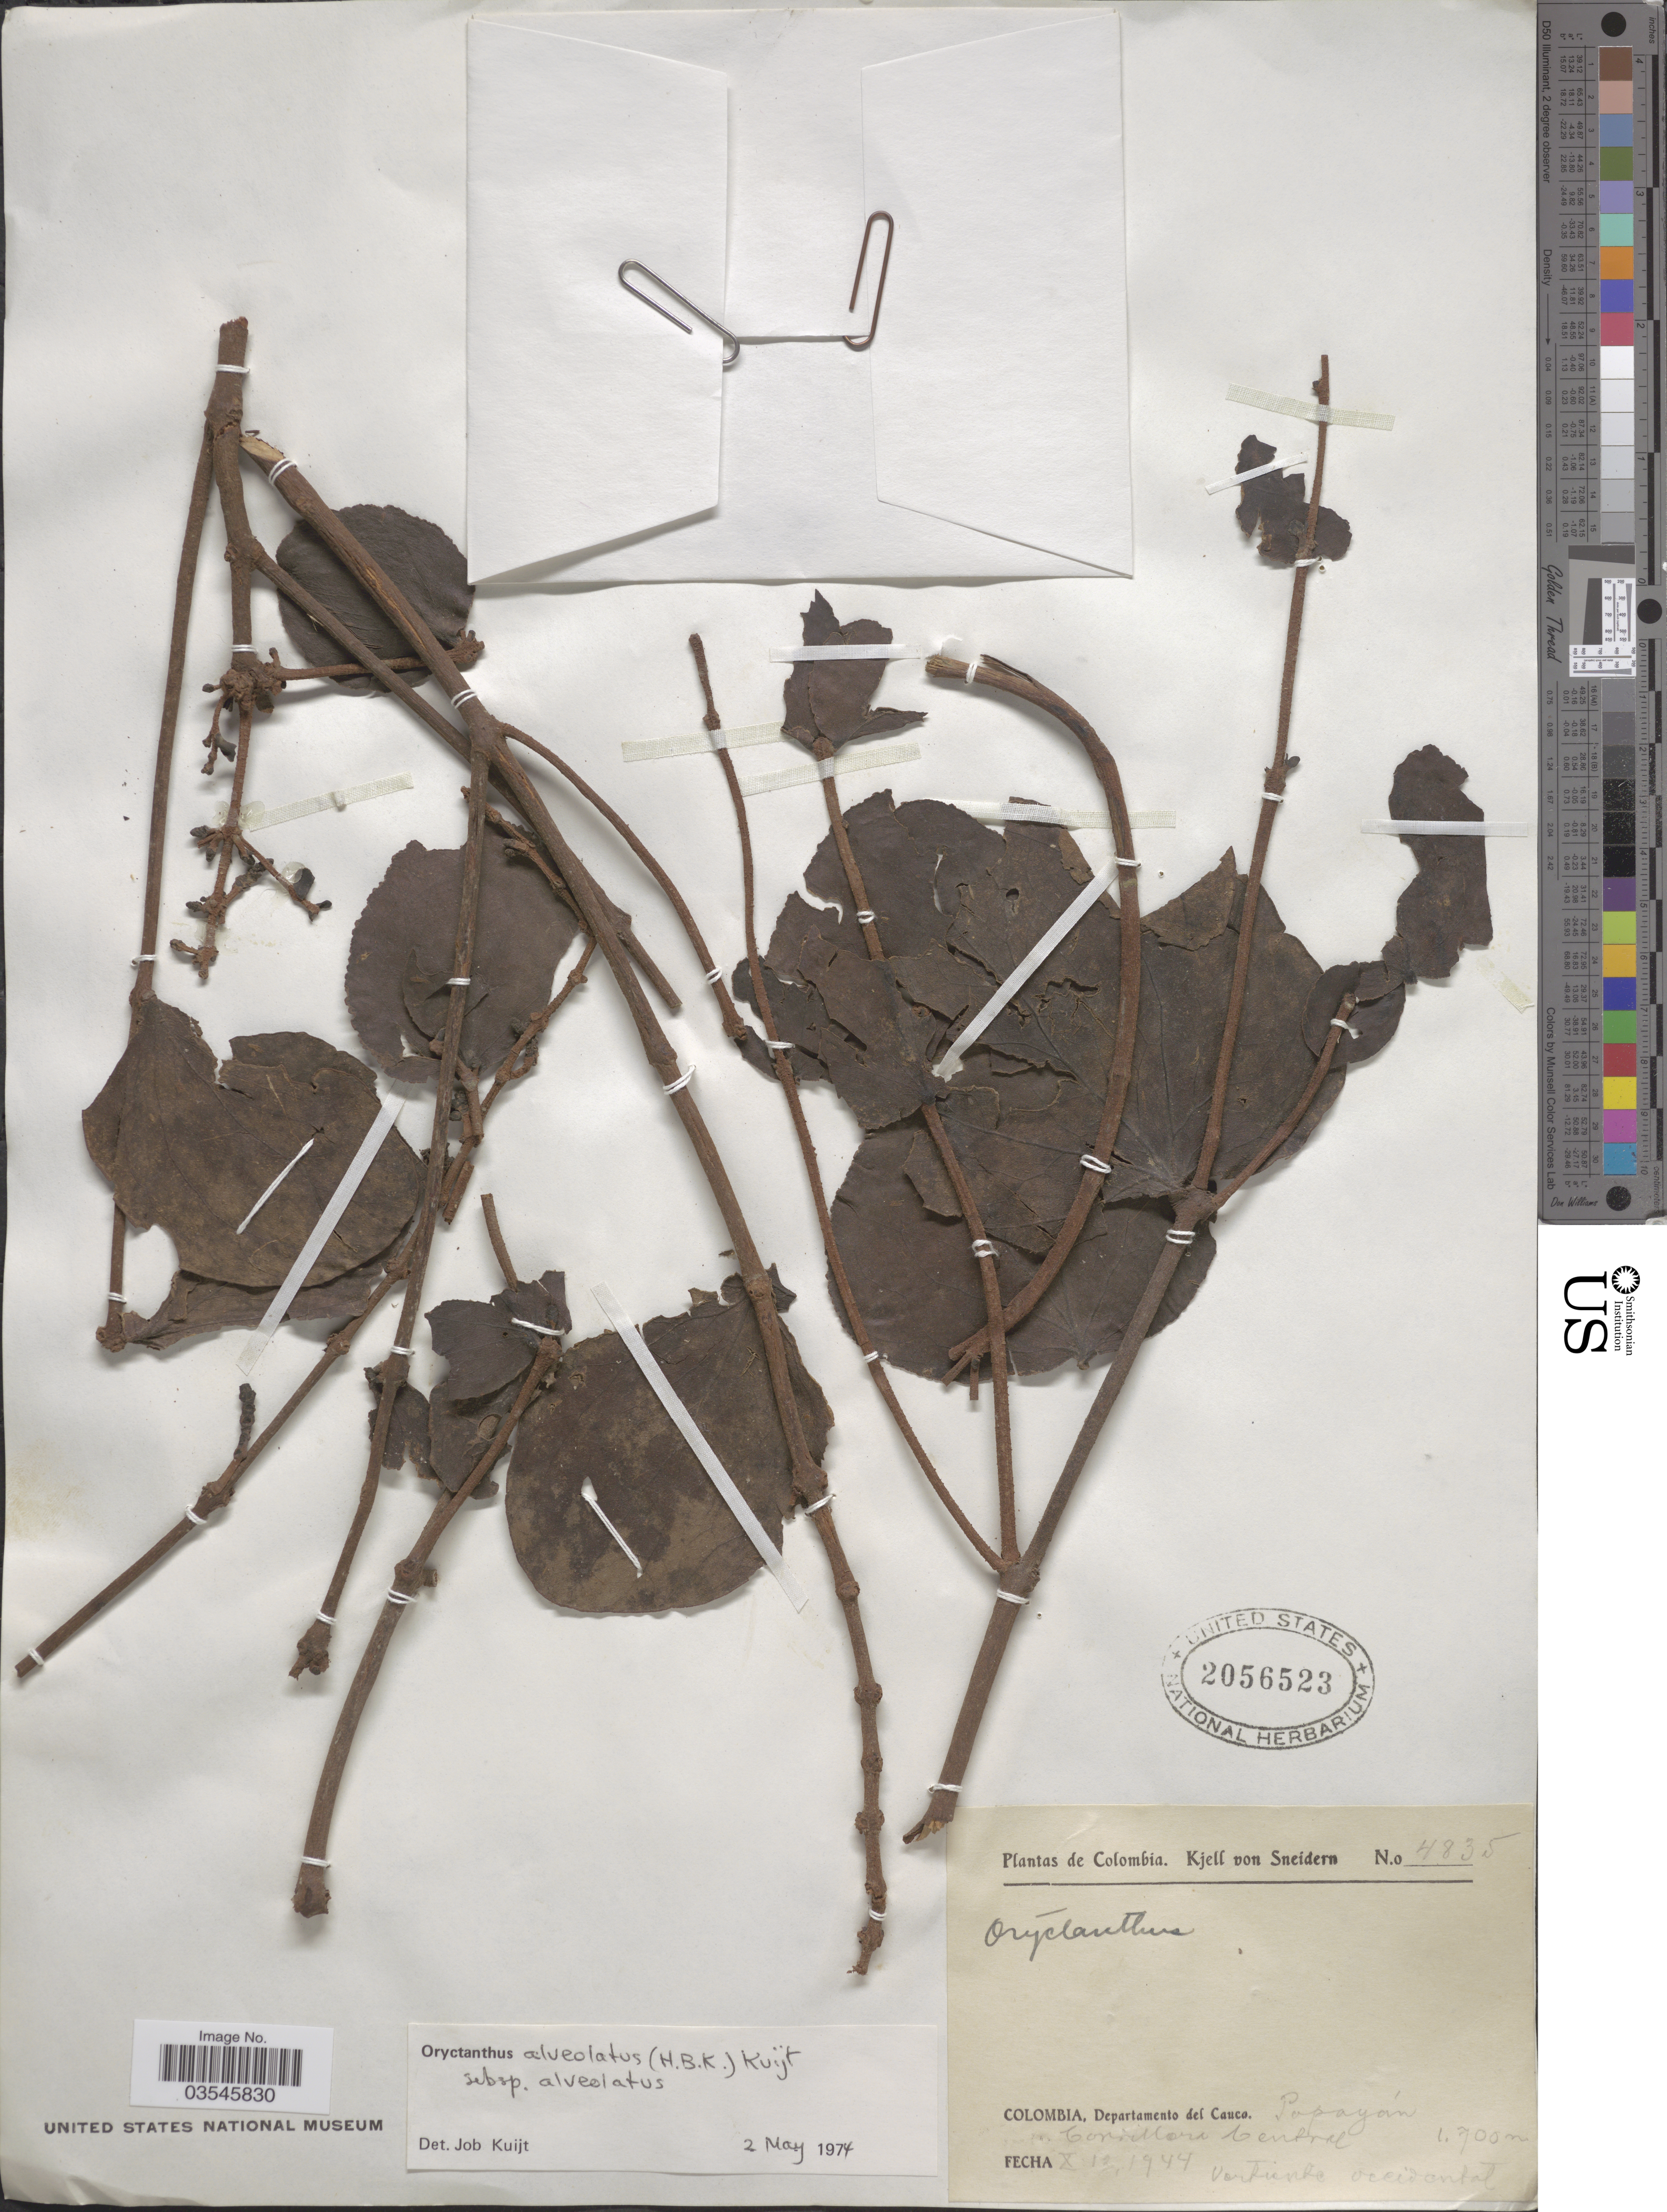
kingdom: Plantae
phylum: Tracheophyta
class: Magnoliopsida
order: Santalales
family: Loranthaceae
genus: Oryctanthus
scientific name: Oryctanthus alveolatus subsp. alveolatus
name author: (Kunth) Kuijt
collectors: K. von Sneidern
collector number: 4835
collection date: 1944-10-12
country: Colombia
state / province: Cauca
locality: Departamento del Cauca. Popayán. Cordillera Central.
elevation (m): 1700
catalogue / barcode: US 2056523